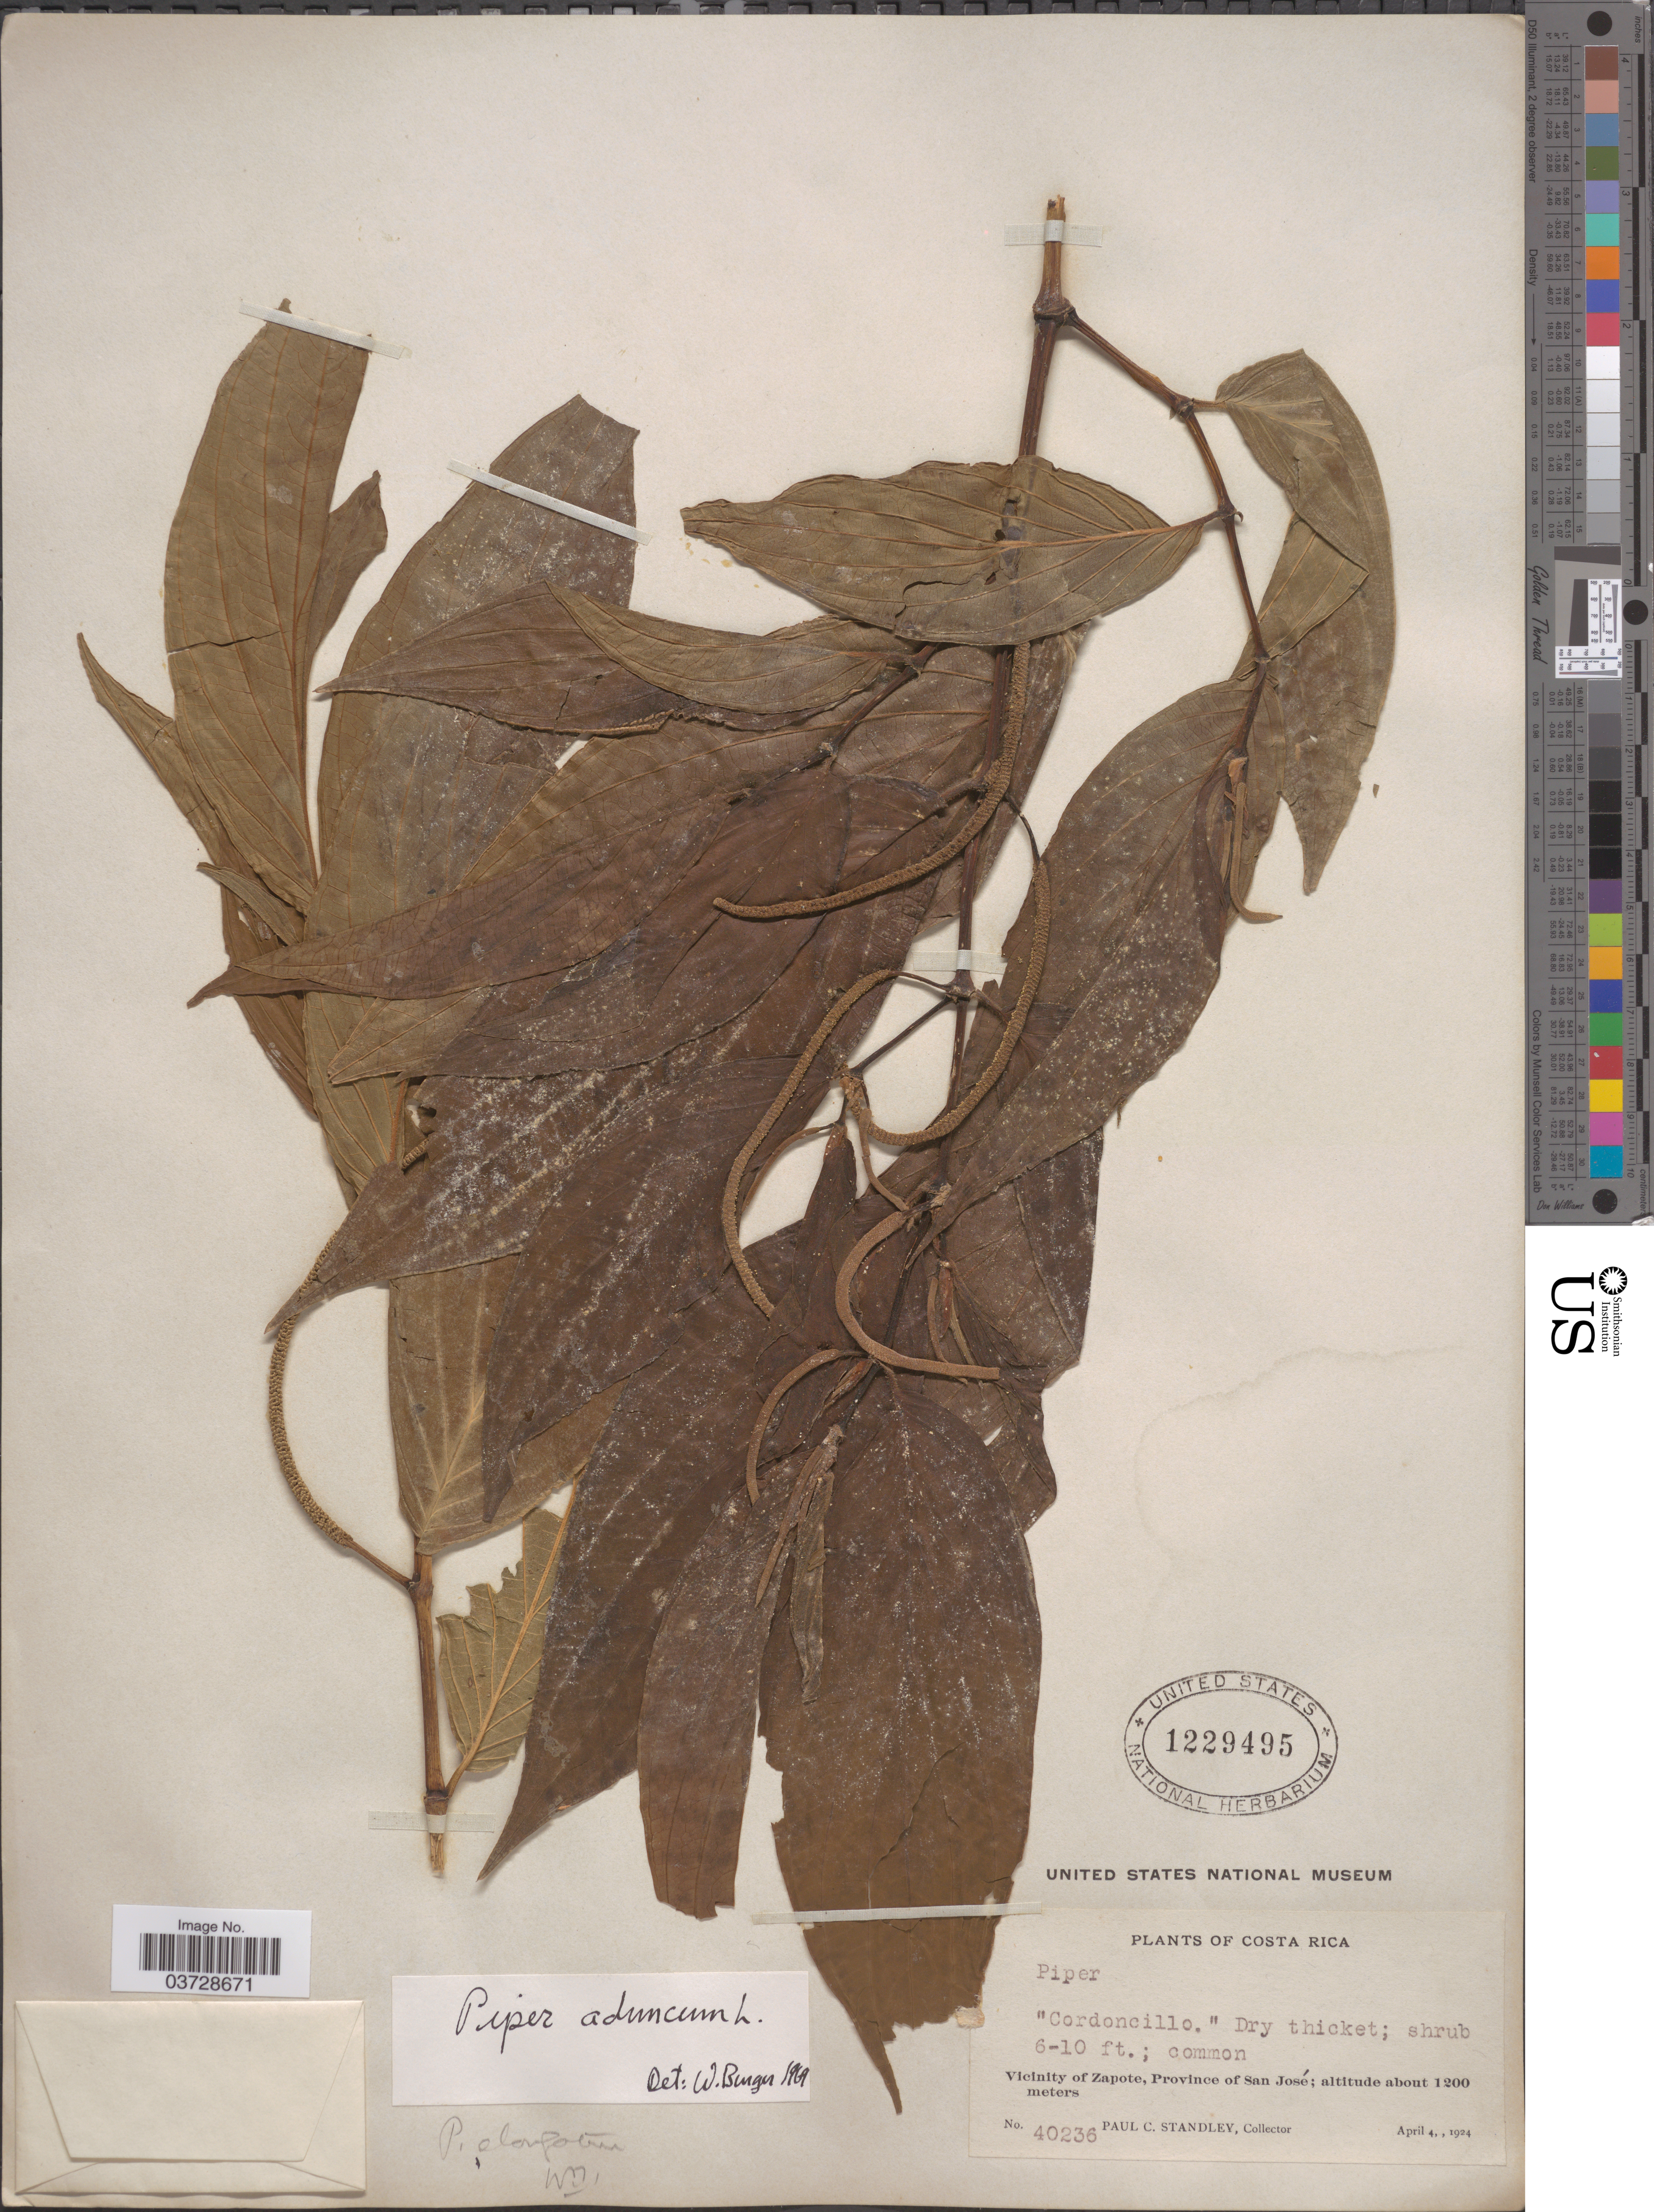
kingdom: Plantae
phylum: Tracheophyta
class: Magnoliopsida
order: Piperales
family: Piperaceae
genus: Piper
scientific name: Piper aduncum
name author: L.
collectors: P. C. Standley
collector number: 40236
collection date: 1924-04-04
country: Costa Rica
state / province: San José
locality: Vicinity of Zapote.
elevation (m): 1200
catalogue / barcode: US 1229495